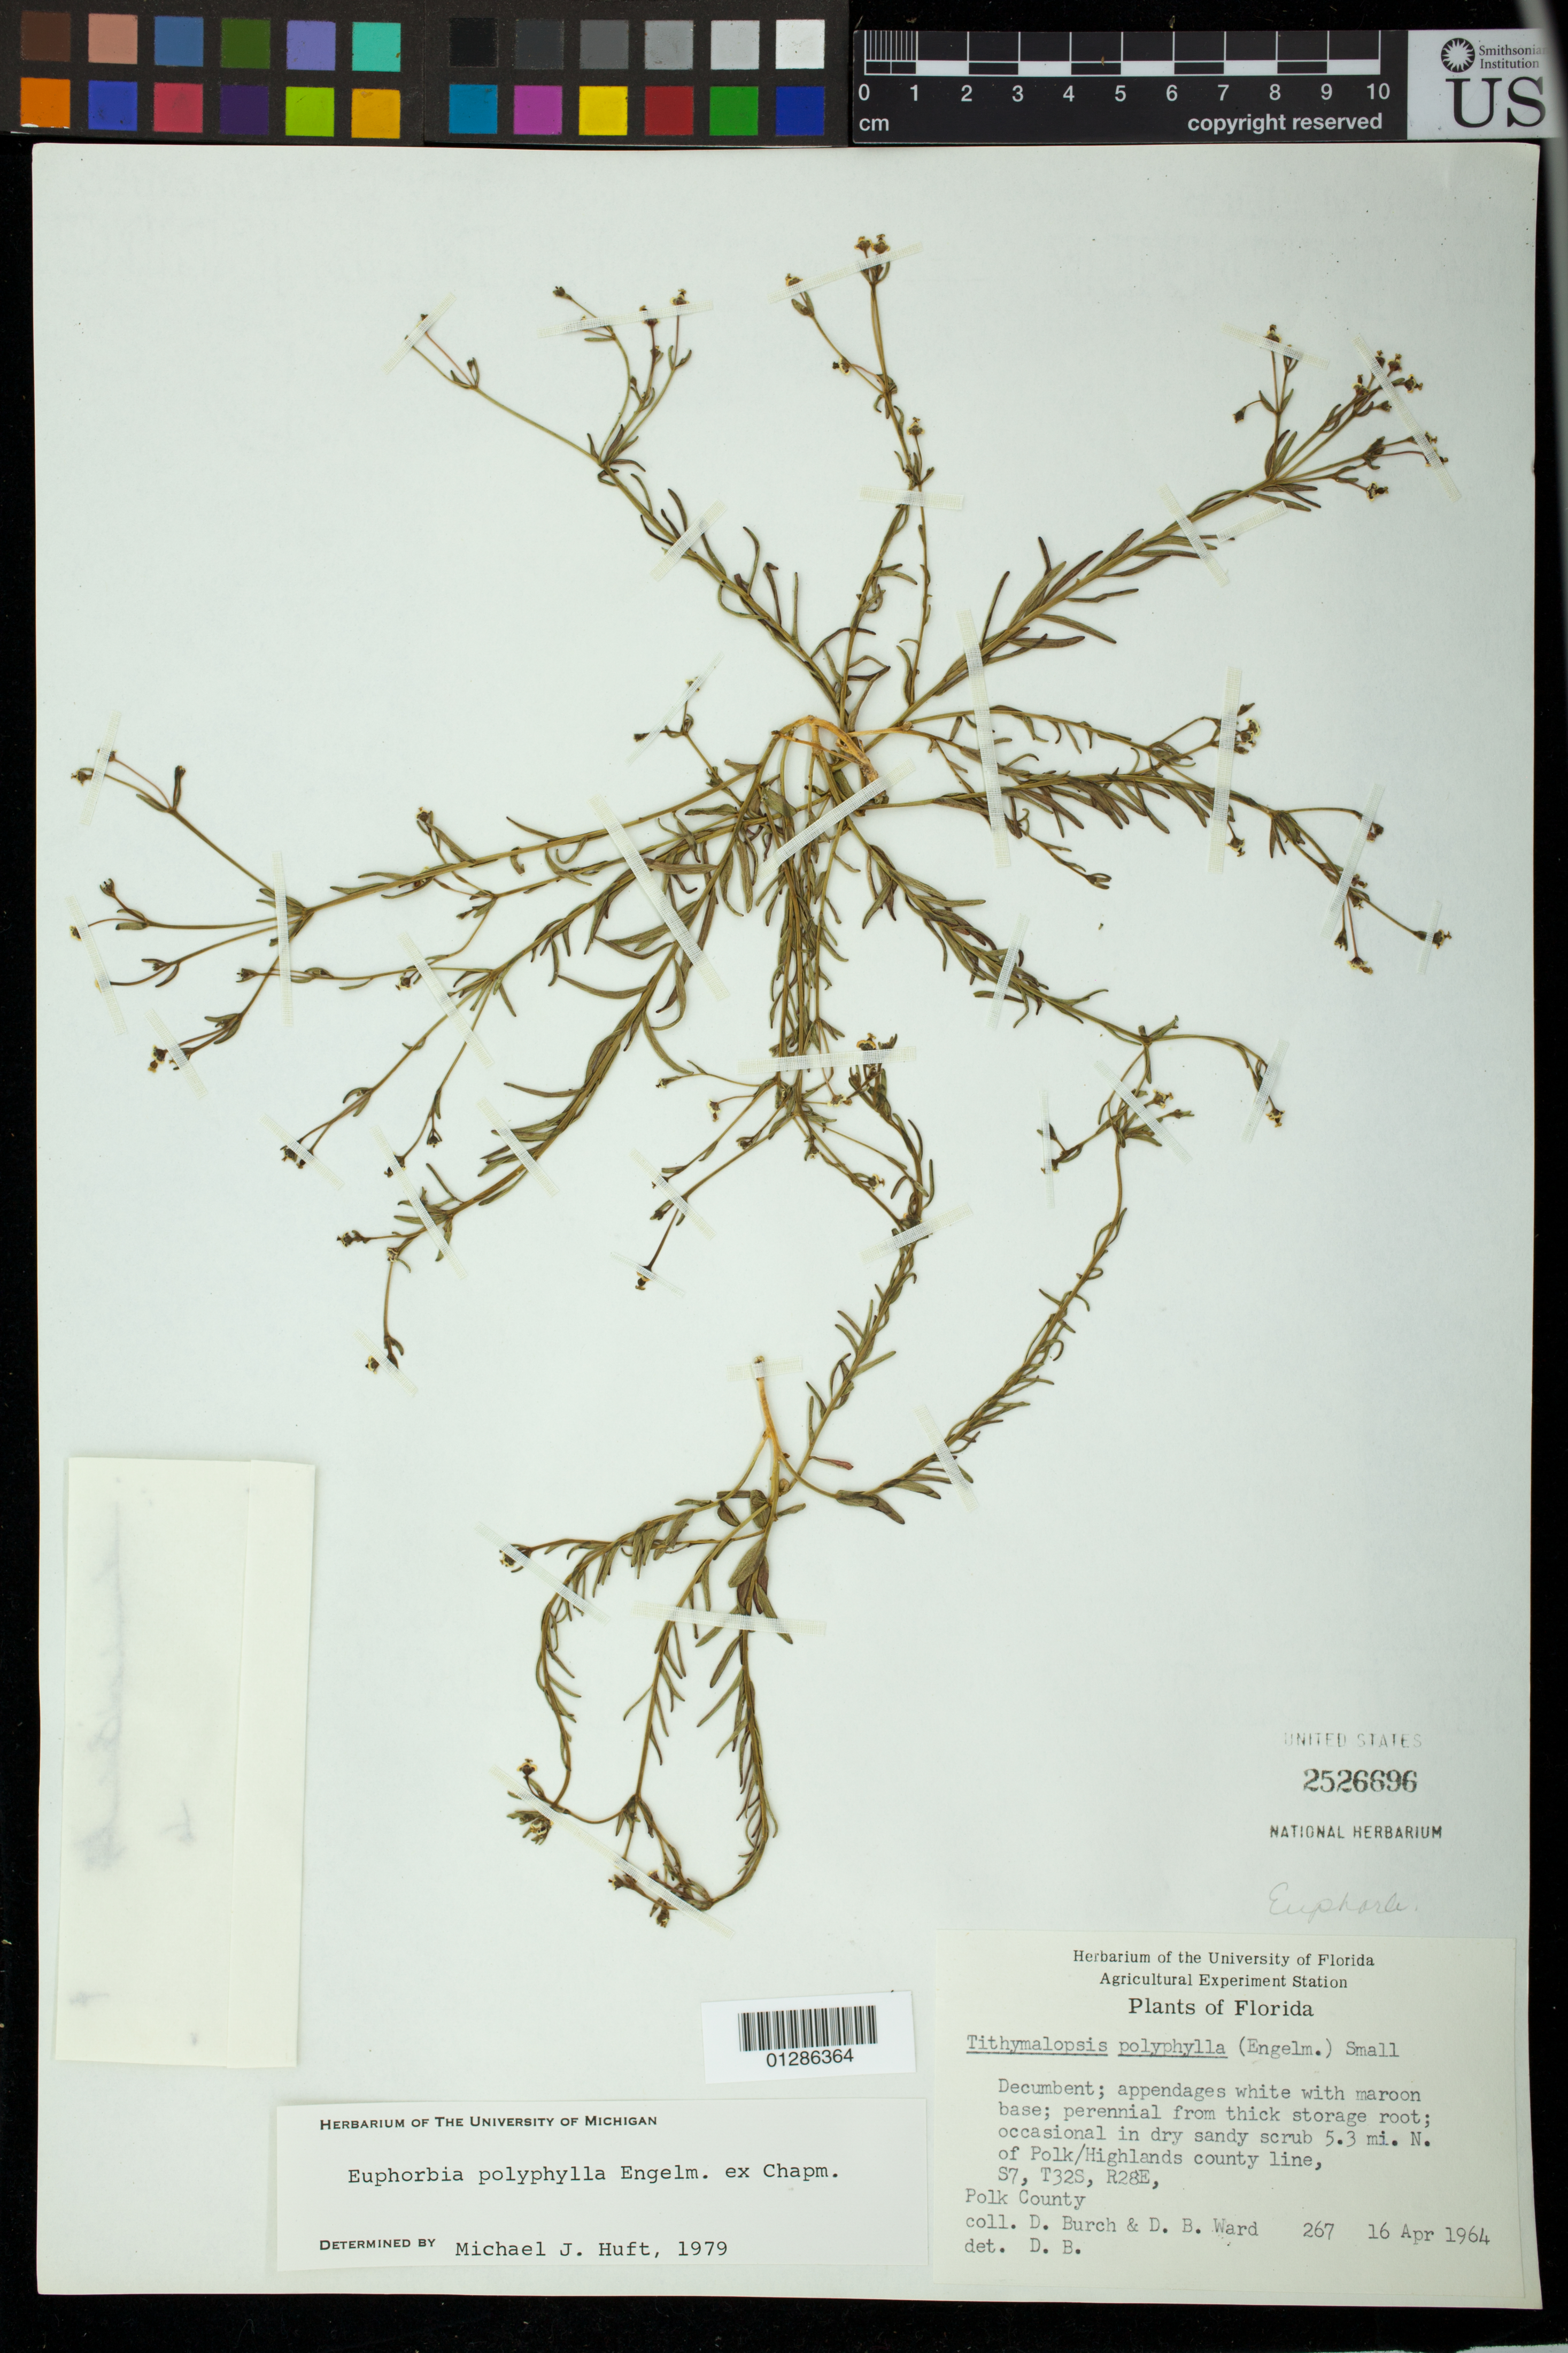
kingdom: Plantae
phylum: Tracheophyta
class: Magnoliopsida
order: Malpighiales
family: Euphorbiaceae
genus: Euphorbia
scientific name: Euphorbia polyphylla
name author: Engelm. ex Holz.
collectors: D. Burch & D. B. Ward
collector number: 267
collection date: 1964-04-16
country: United States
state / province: Florida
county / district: Polk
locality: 5.3 mi. N. of Polk/Highlands county line, S7, T32S, R28E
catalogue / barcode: US 2526696